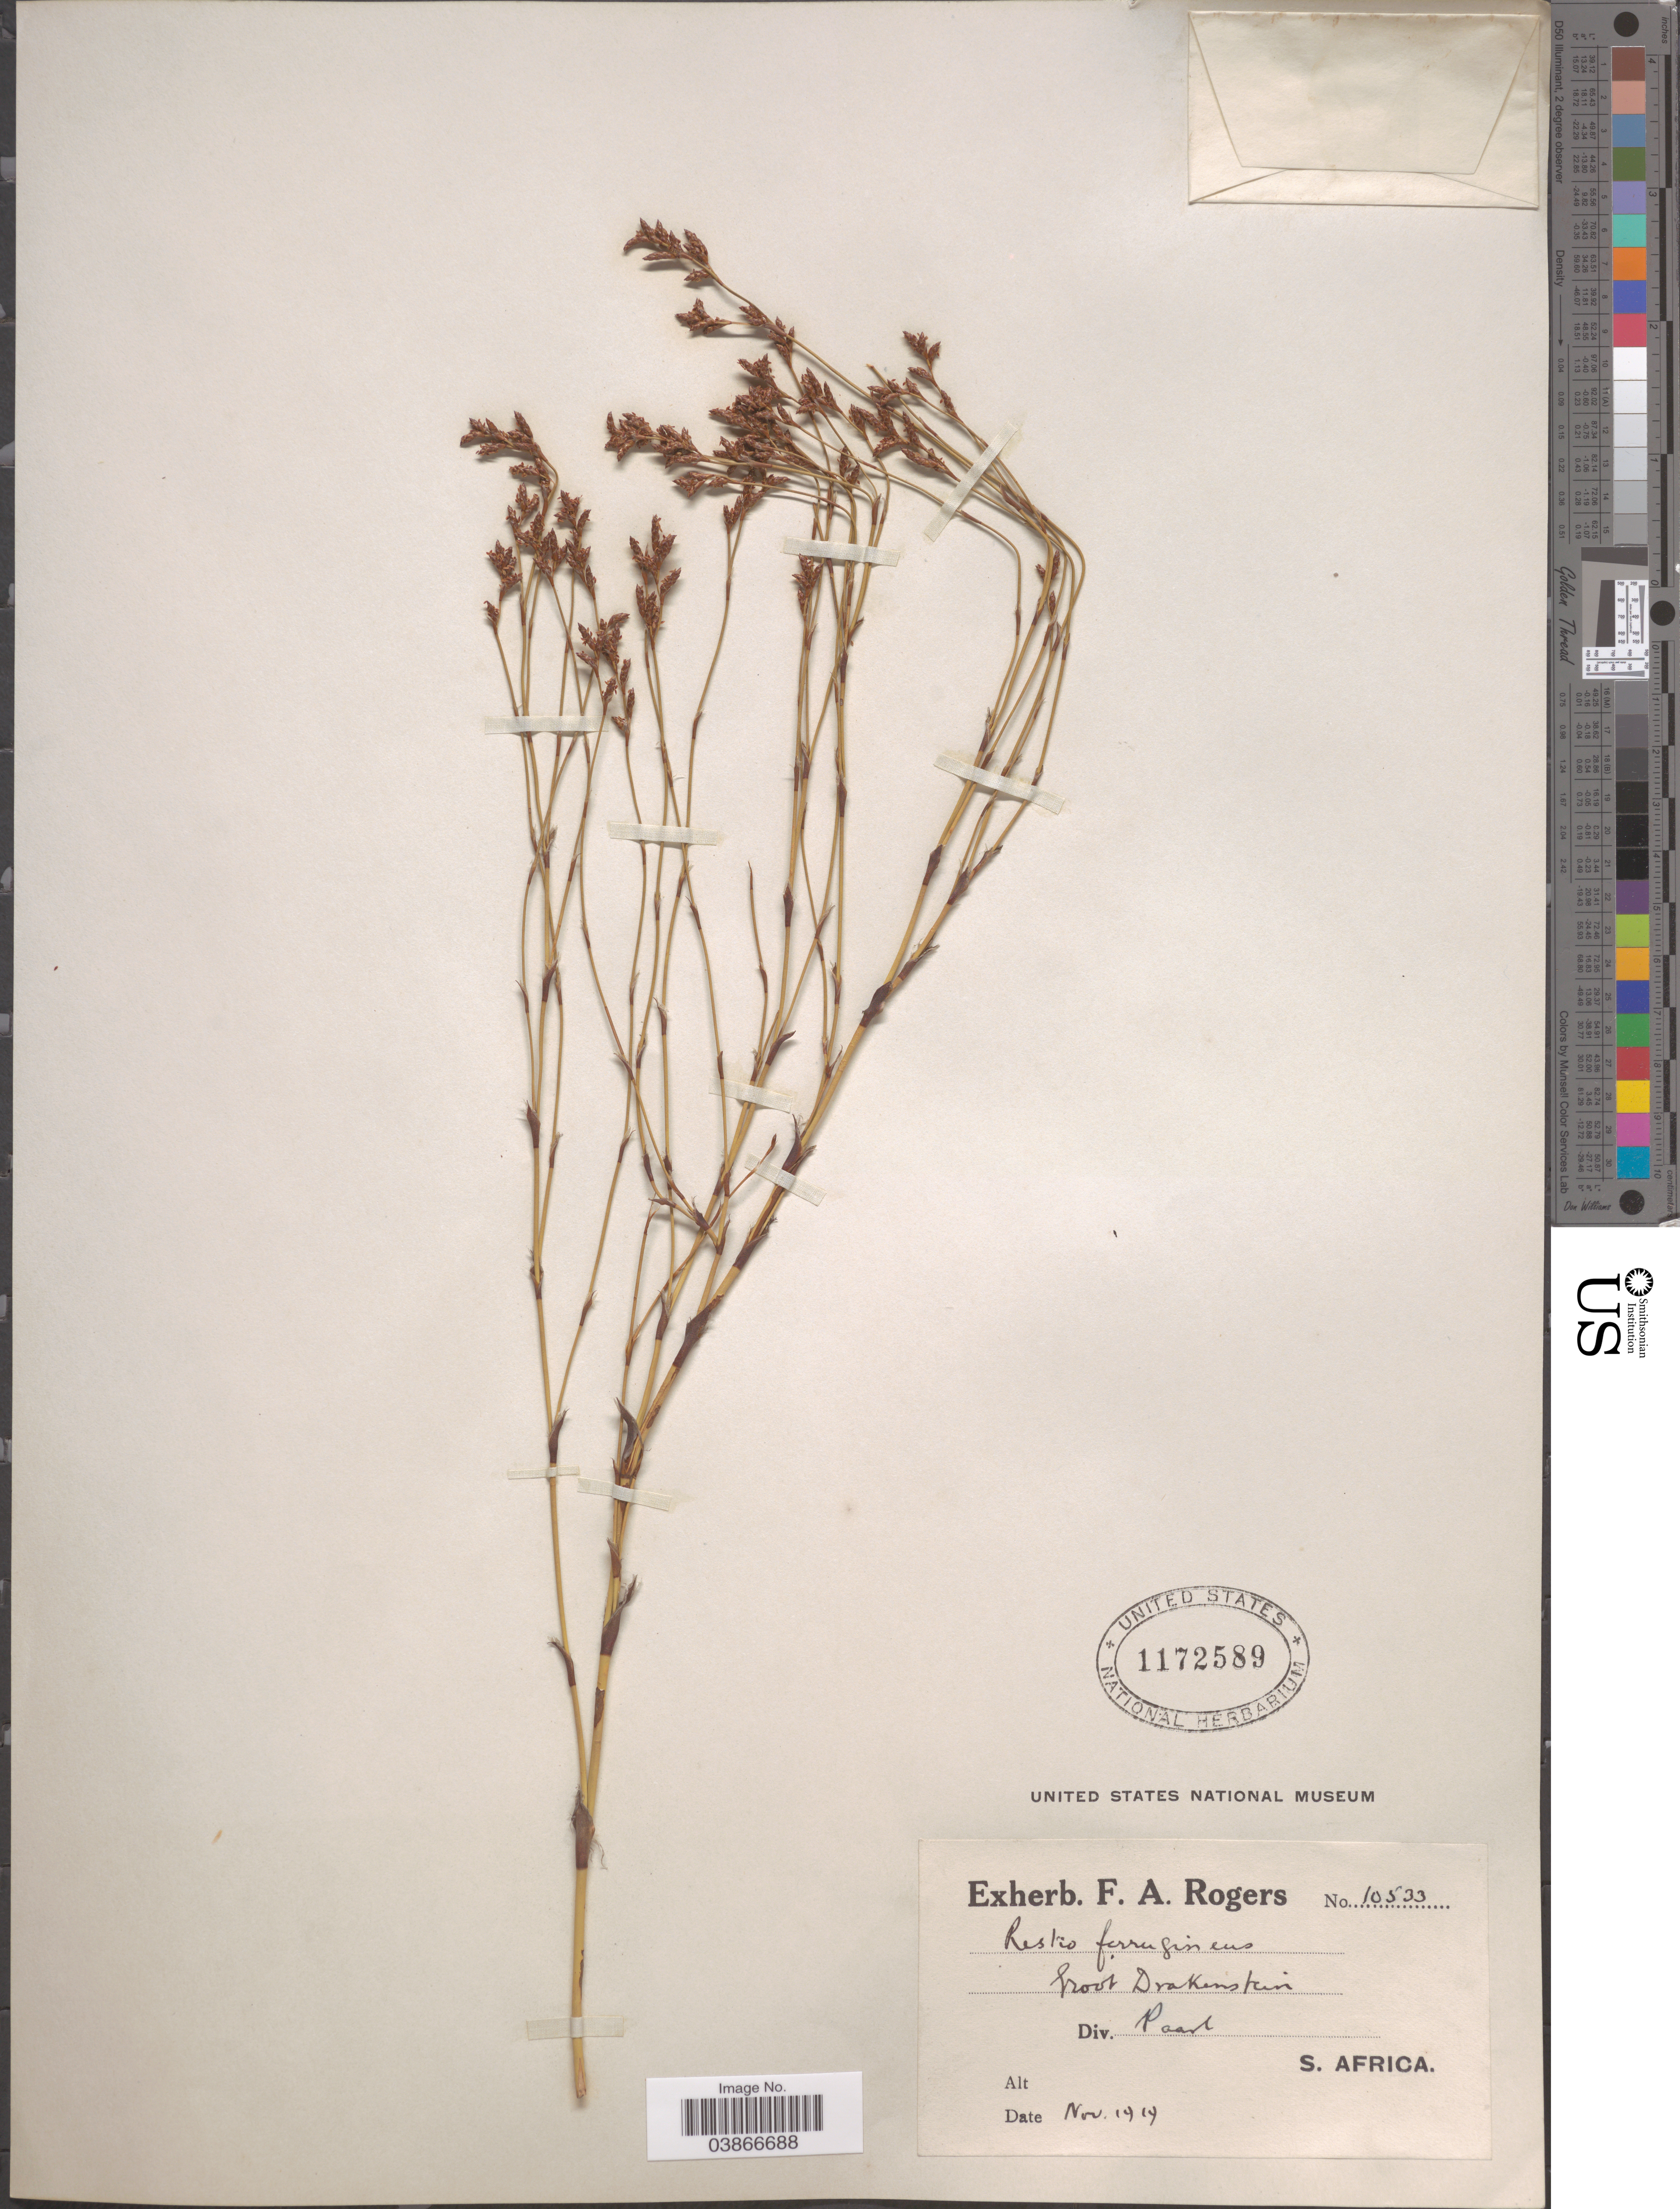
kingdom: Plantae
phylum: Tracheophyta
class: Liliopsida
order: Poales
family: Restionaceae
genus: Restio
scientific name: Restio ferrugineus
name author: Link ex Kunth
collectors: ex herb. F. A. Rogers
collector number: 10533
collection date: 1919-11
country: South Africa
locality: Groot Drakenstein, Div. Paarl.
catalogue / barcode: US 1172589